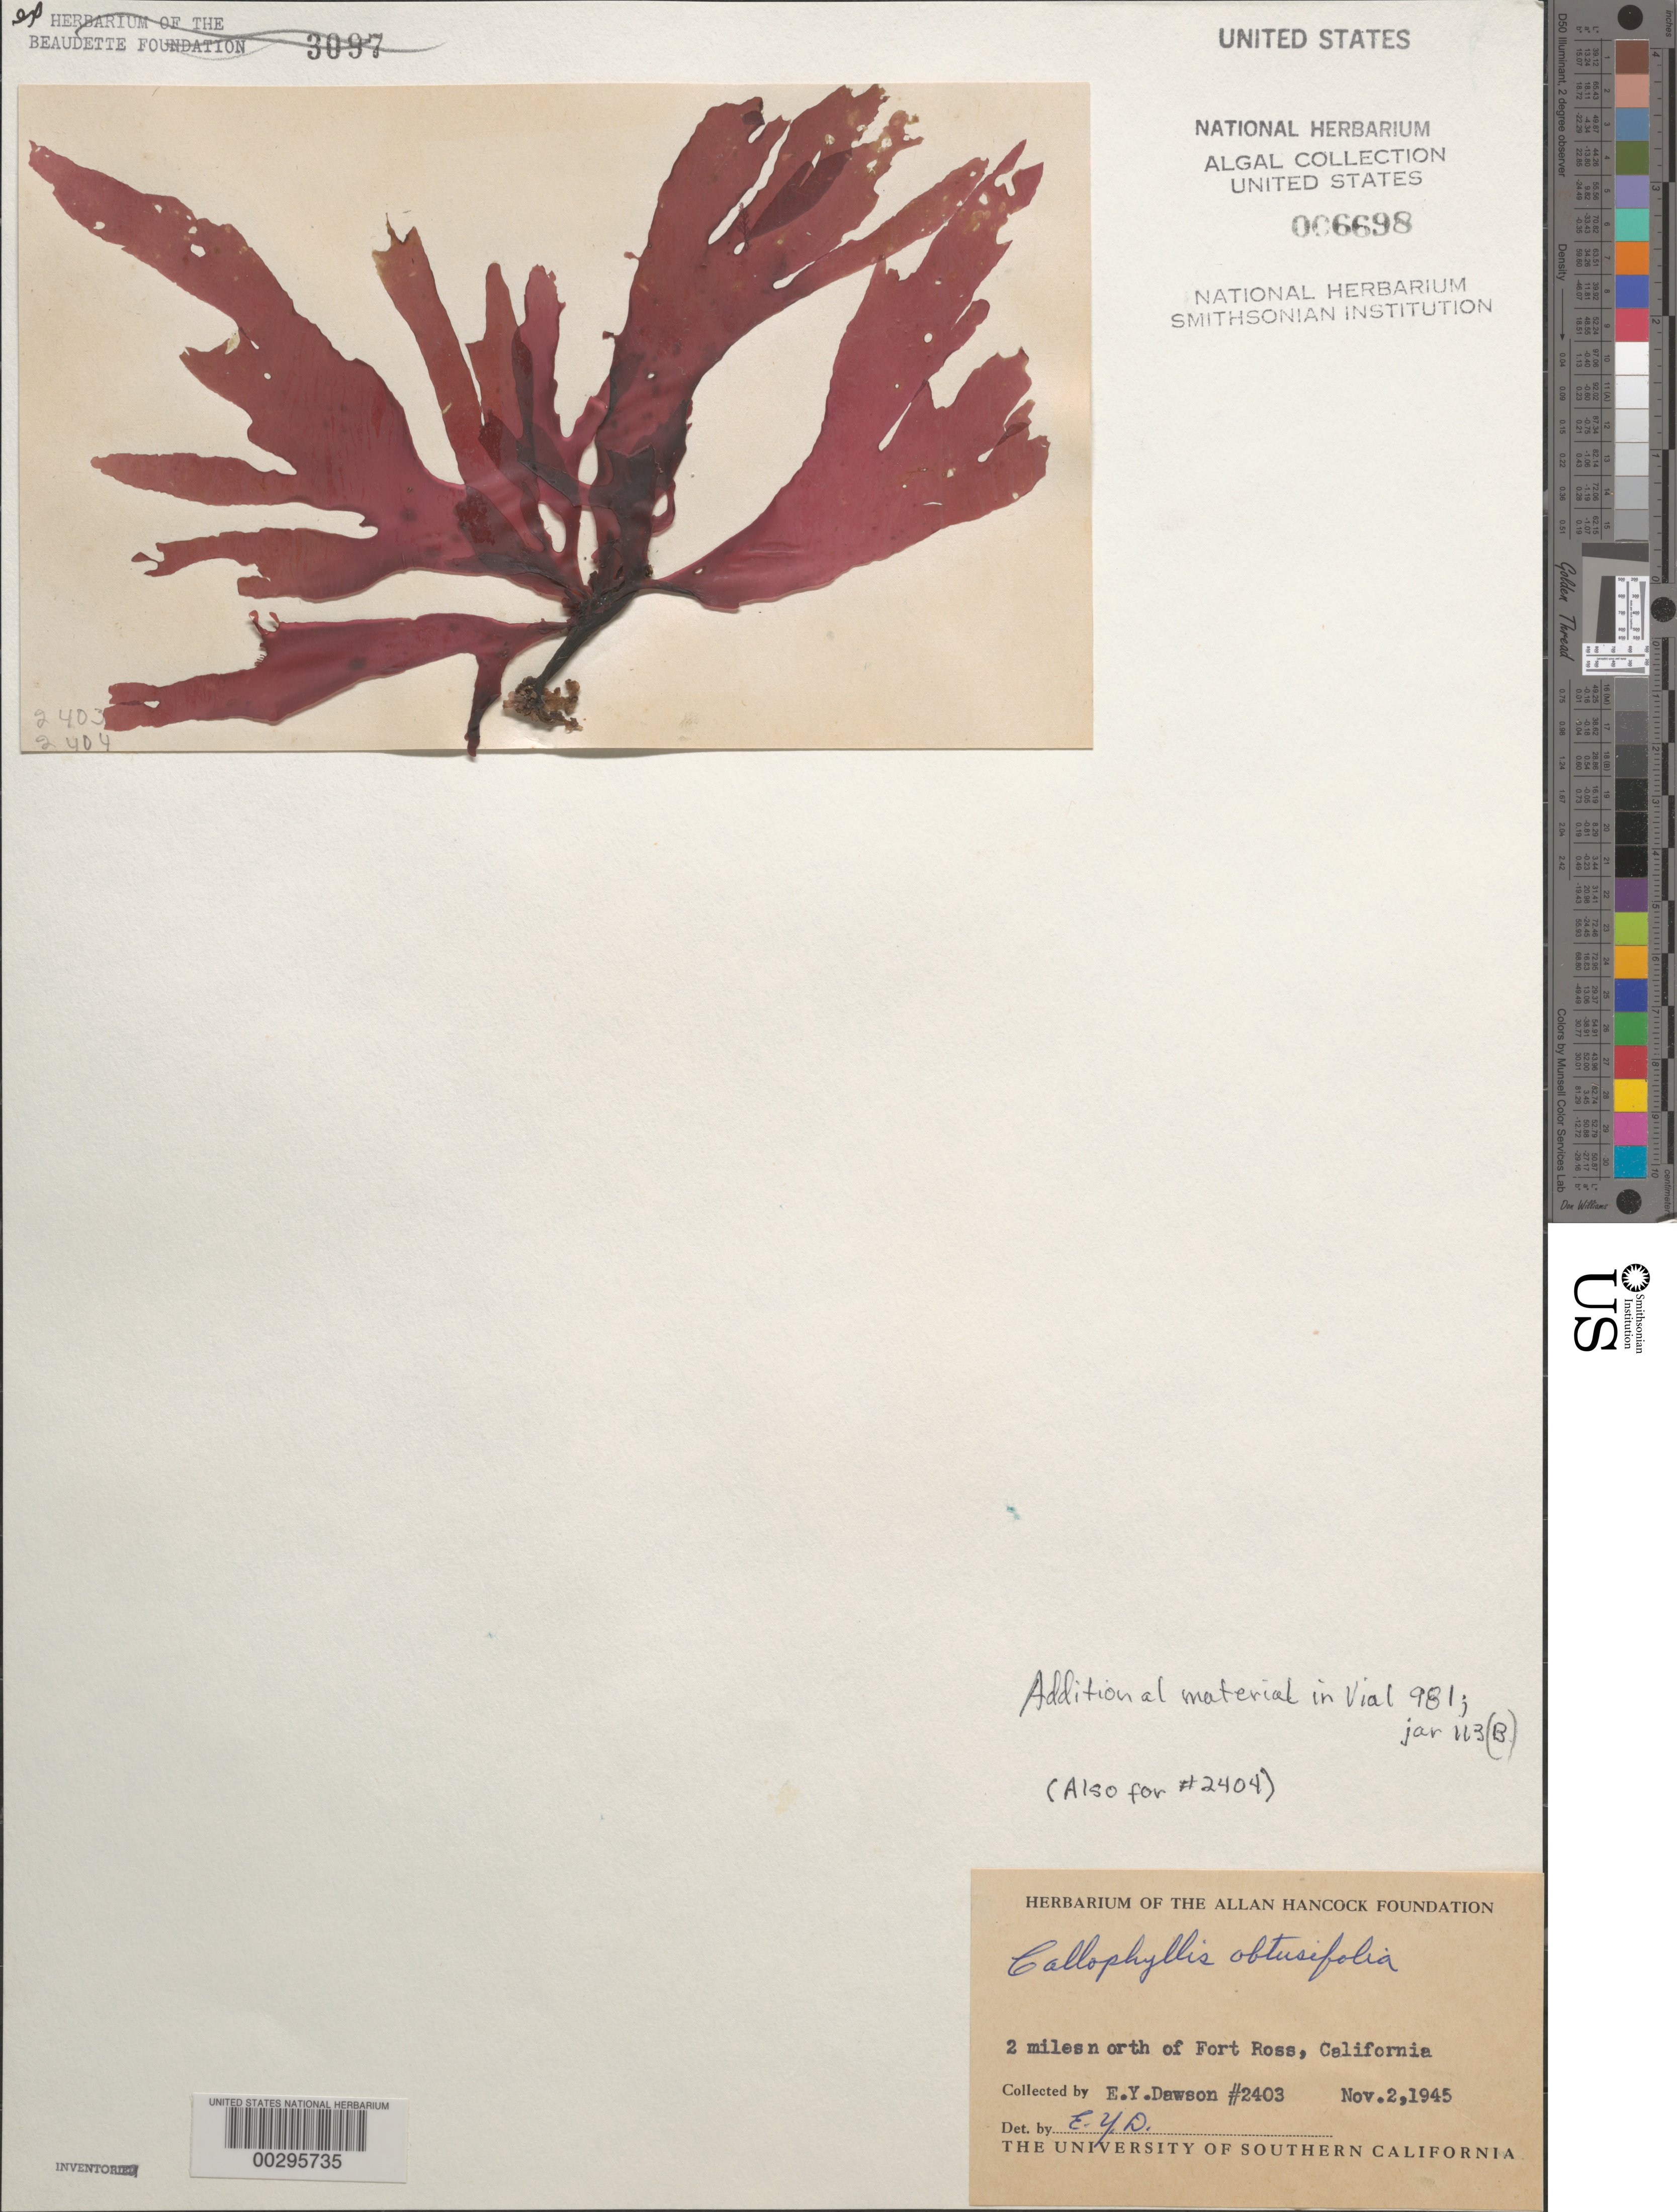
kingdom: Plantae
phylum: Rhodophyta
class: Florideophyceae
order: Gigartinales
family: Kallymeniaceae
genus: Callophyllis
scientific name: Callophyllis obtusifolia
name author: J. Agardh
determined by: Dawson, E. Y.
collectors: E. Y. Dawson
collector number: EYD 2403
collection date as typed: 02 Nov 1945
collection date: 1945-11-02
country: United States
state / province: California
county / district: Sonoma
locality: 2 miles north of Fort Ross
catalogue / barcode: US 6698